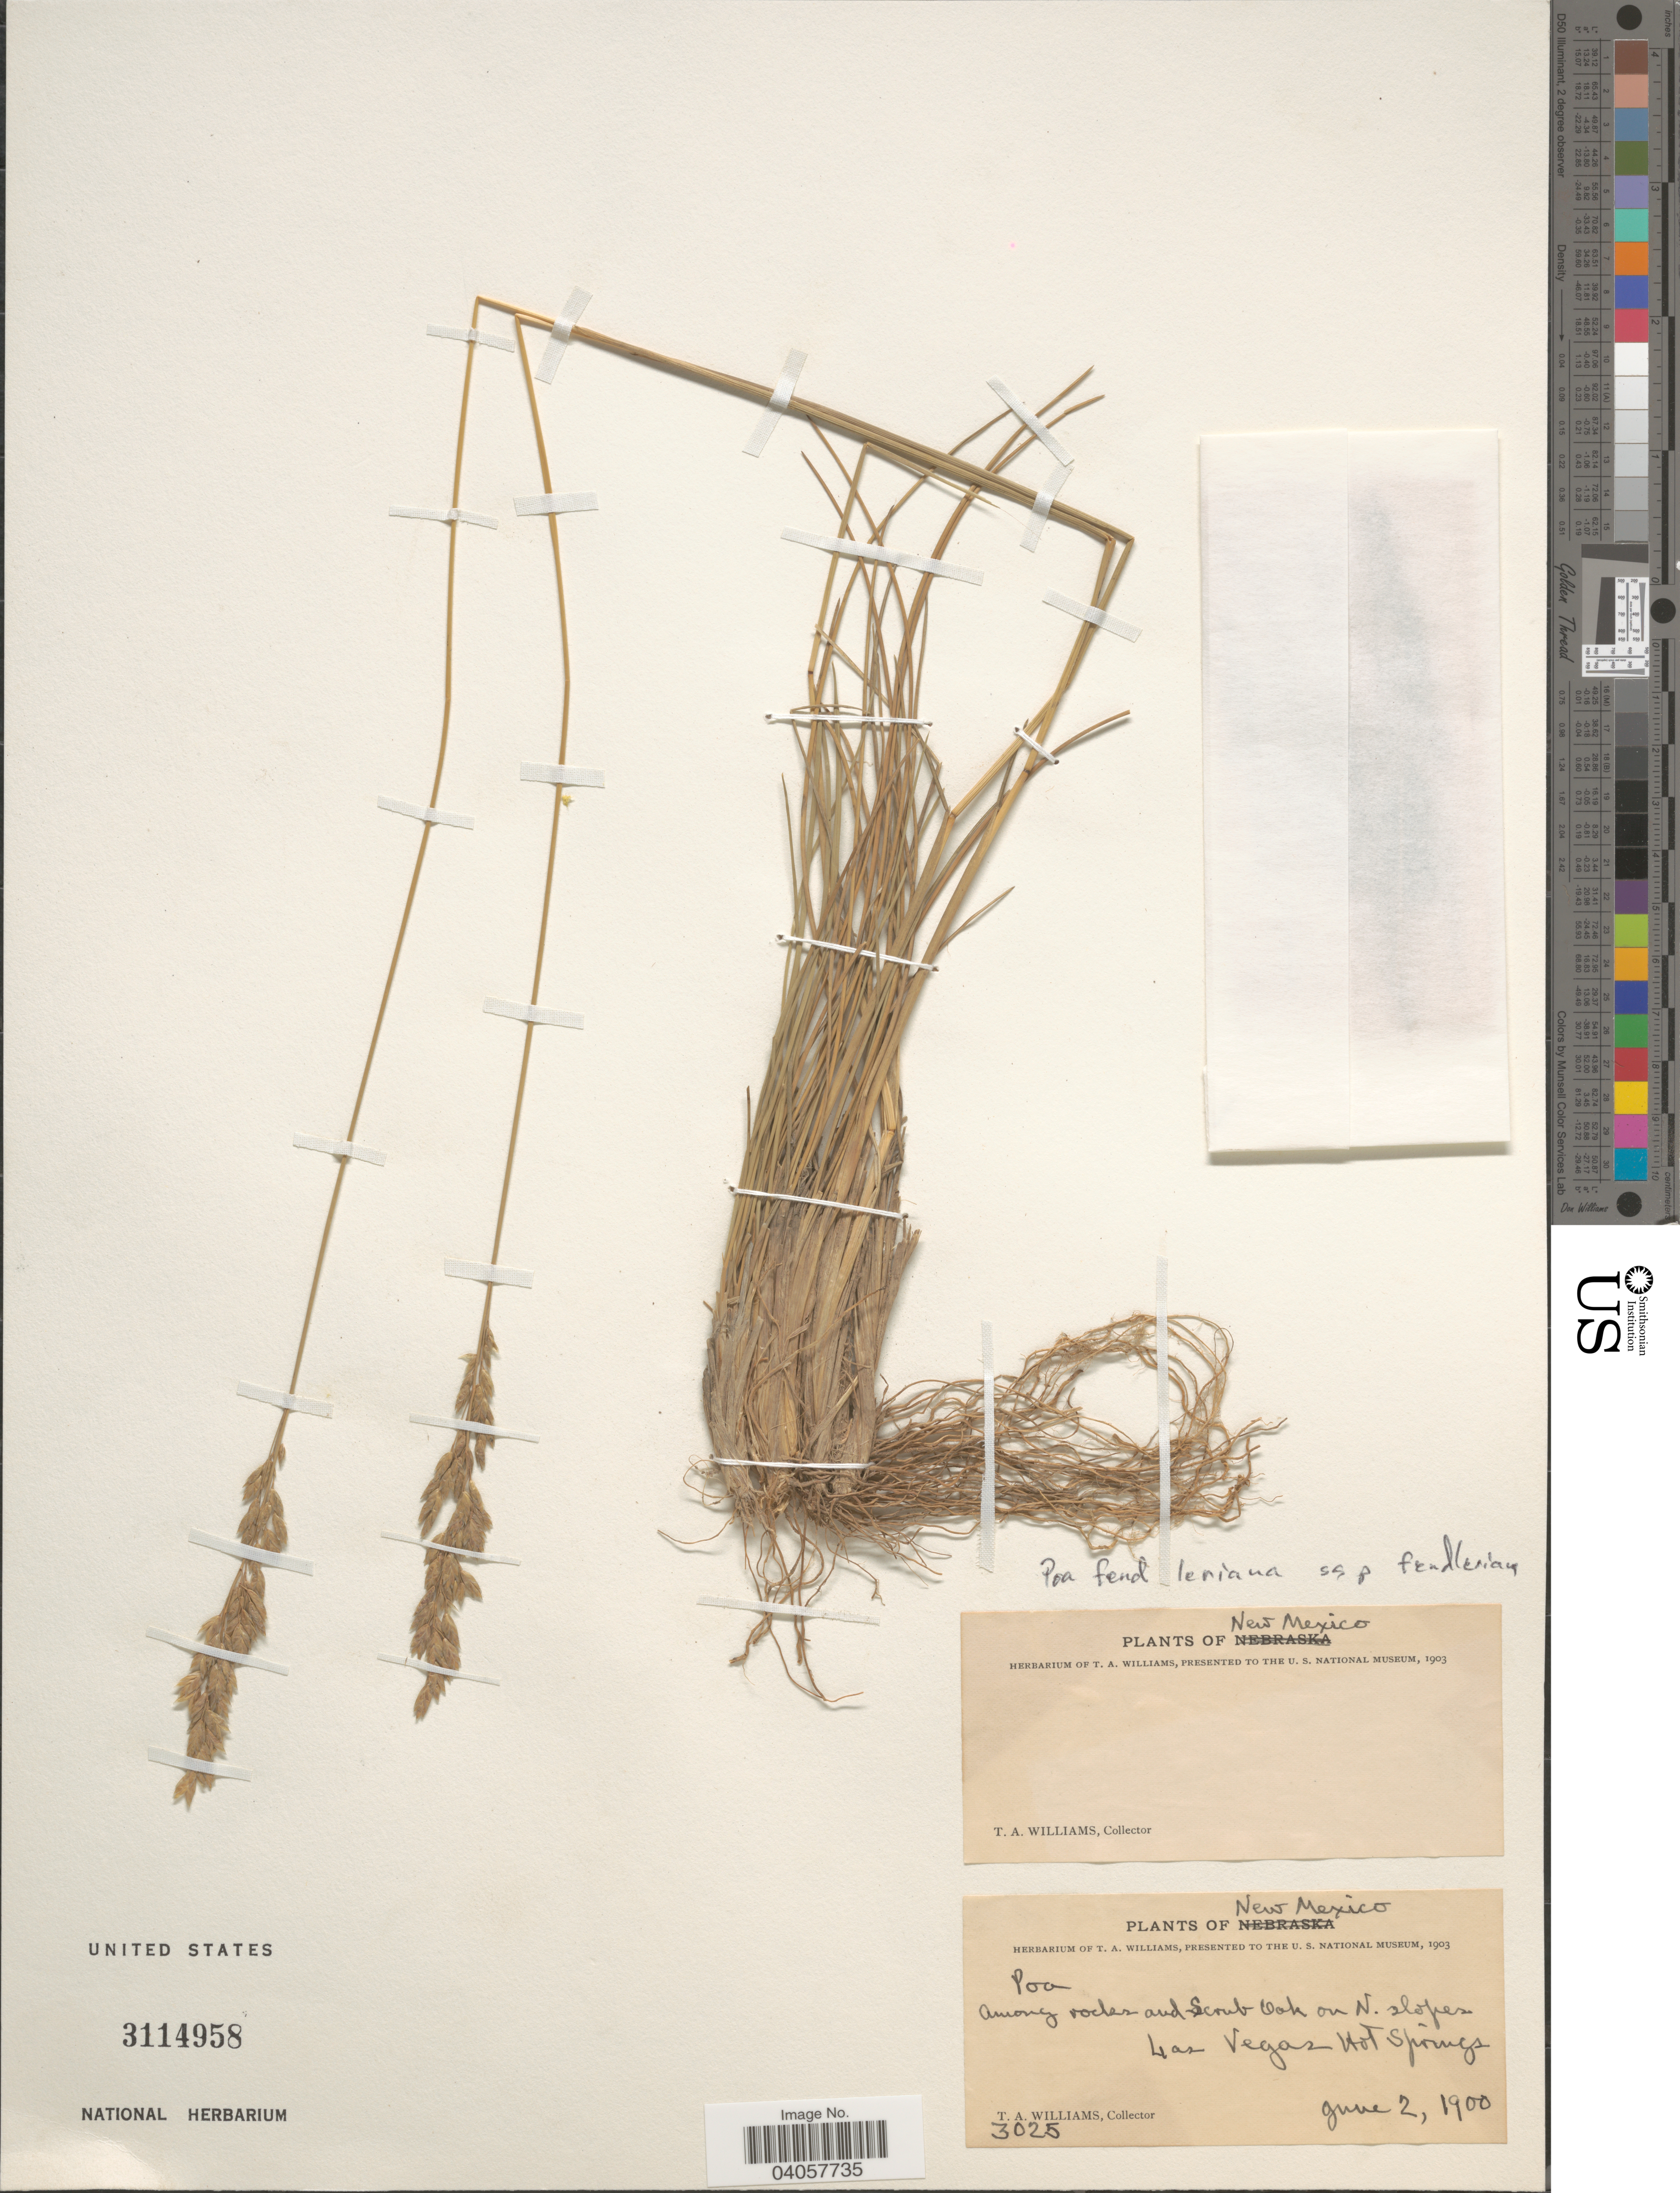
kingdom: Plantae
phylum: Tracheophyta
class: Liliopsida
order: Poales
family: Poaceae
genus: Poa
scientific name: Poa fendleriana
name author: (Steud.) Vasey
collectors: T. Williams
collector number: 3025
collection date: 1900-06-02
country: United States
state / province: New Mexico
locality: Scrub Oak on N. slopes. Las Vegas Hot Springs.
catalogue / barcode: US 3114958